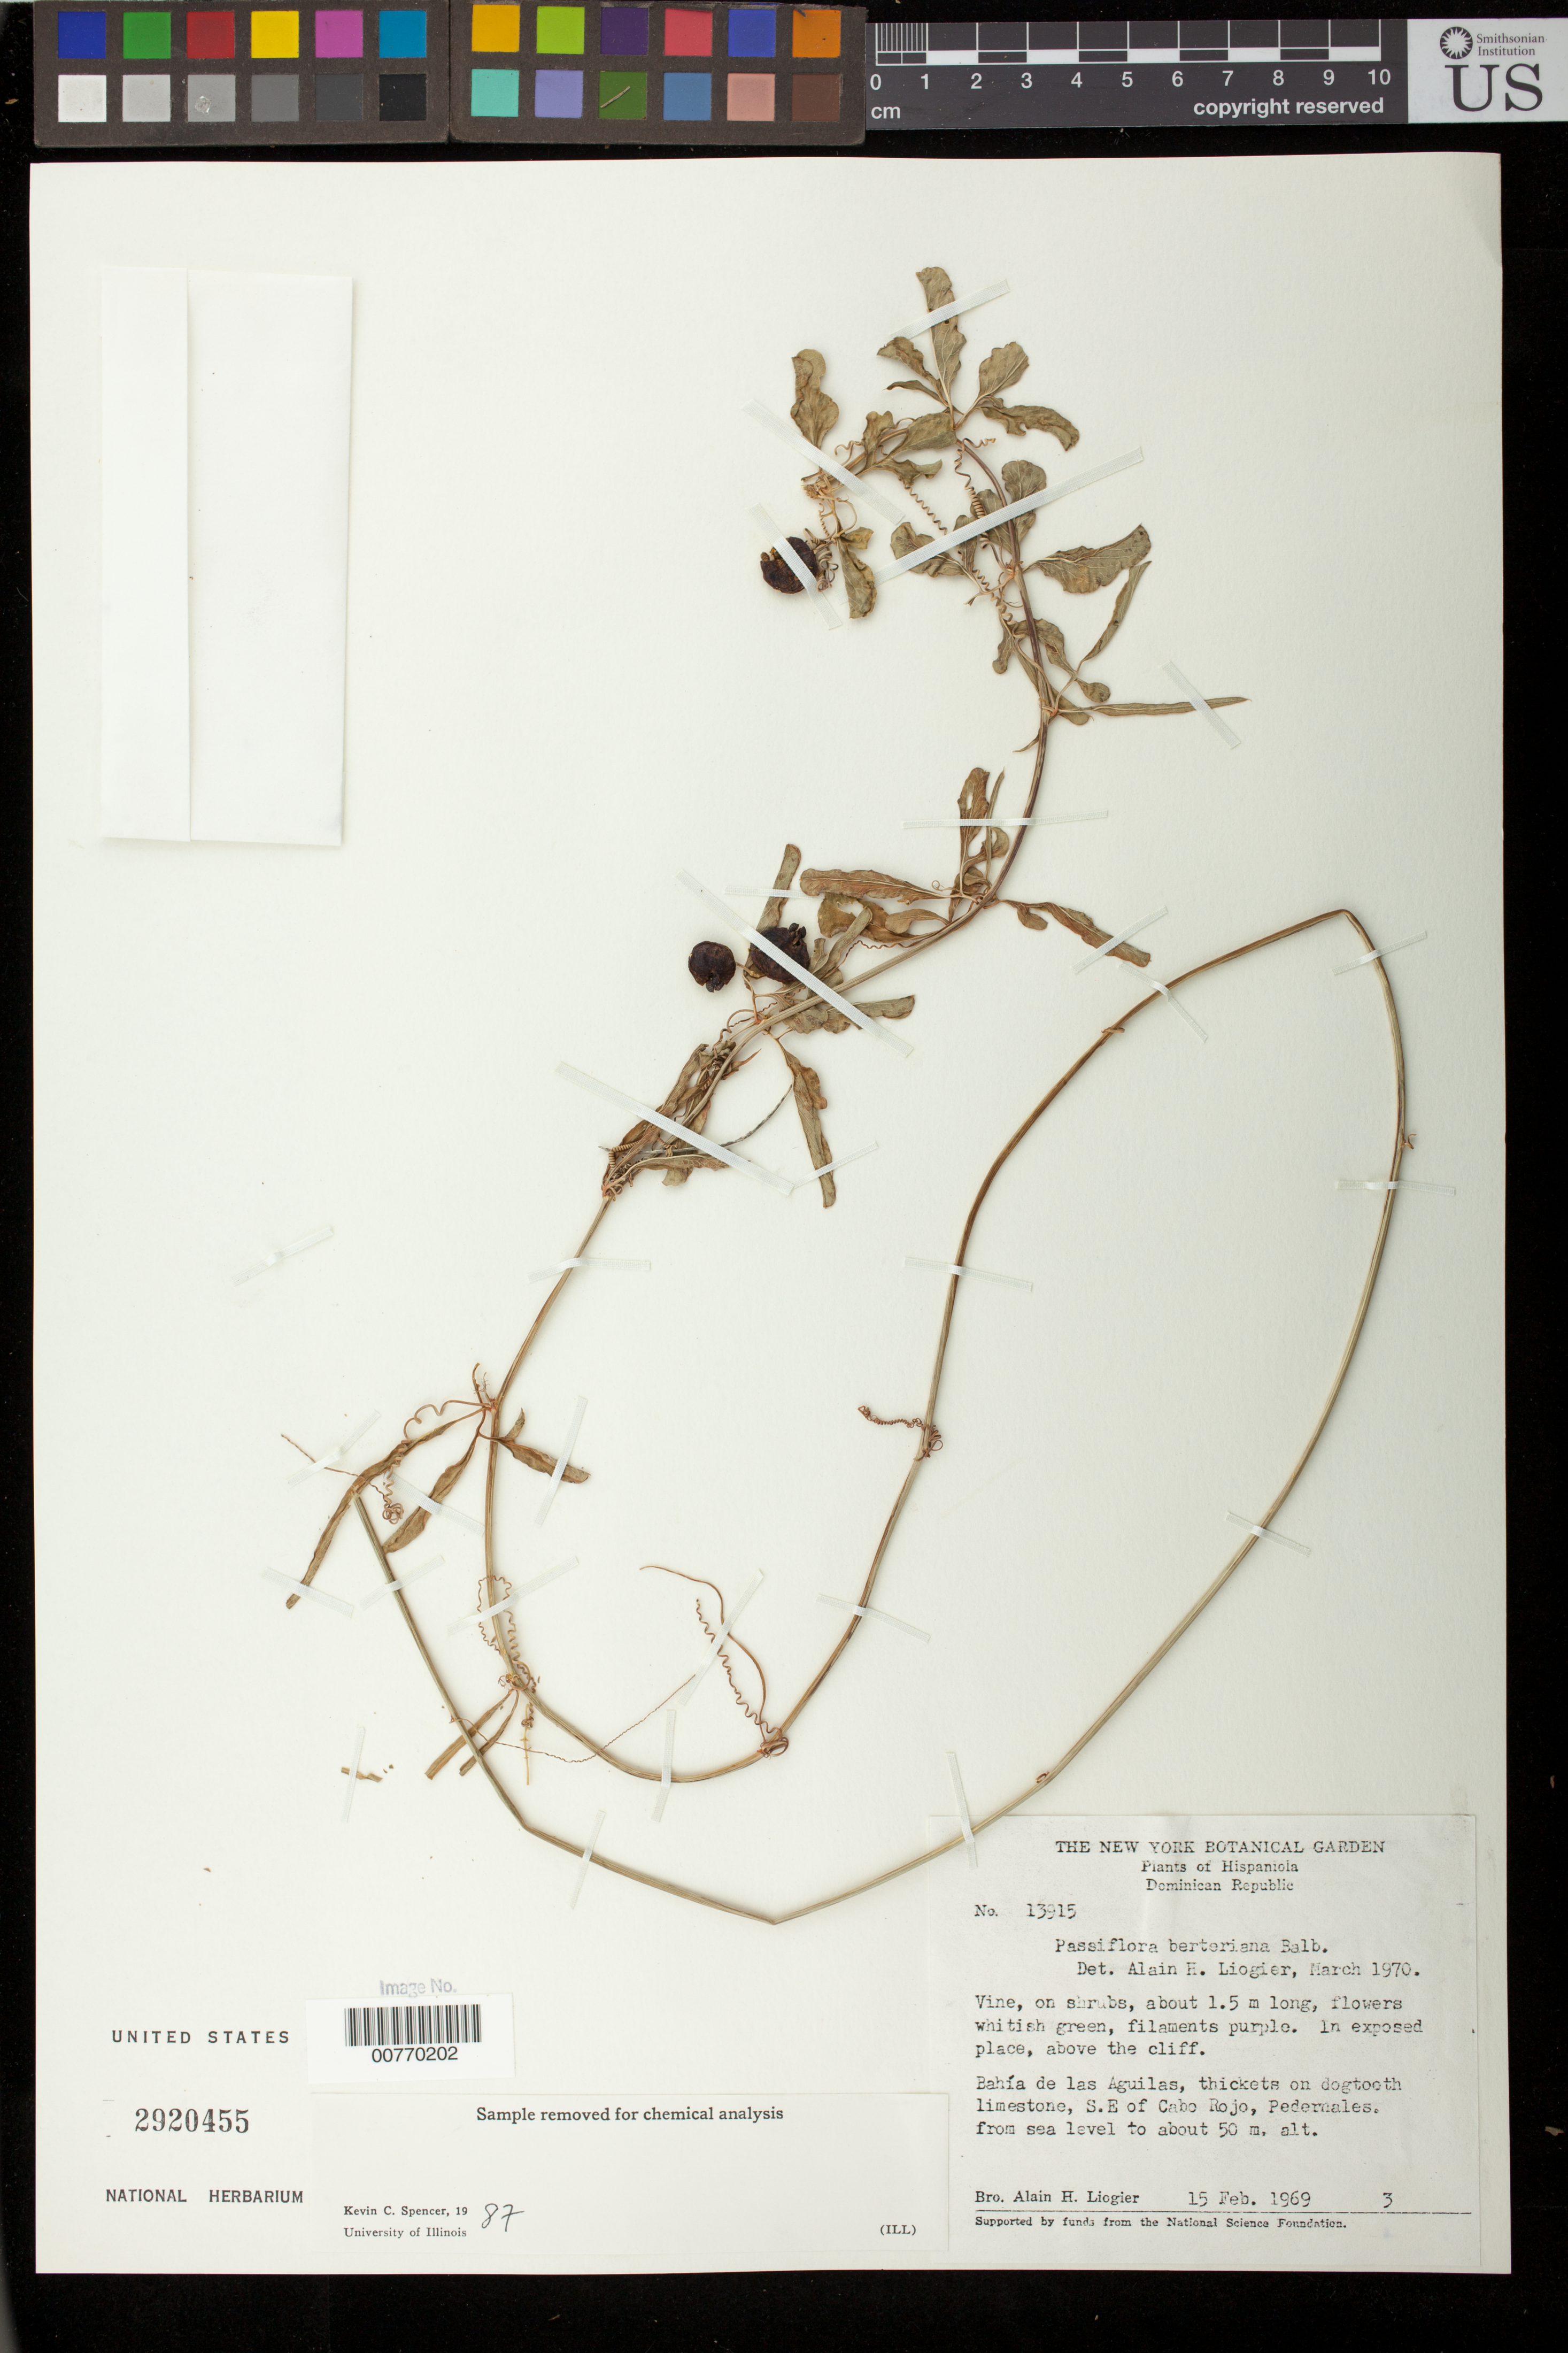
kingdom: Plantae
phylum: Tracheophyta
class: Magnoliopsida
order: Malpighiales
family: Passifloraceae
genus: Passiflora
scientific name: Passiflora berteroana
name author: Balb. in DC.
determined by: Spencer, K. C.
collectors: A. H. Liogier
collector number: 13915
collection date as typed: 15 Feb 1969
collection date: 1969-02-15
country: Dominican Republic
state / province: Pedernales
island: Hispaniola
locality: Bahía de las Aguilas, s.e. of Cabo Rojo.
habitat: Exoposed place, above the cliff; thickets on dogtooth limestone.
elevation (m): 0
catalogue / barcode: US 2920455